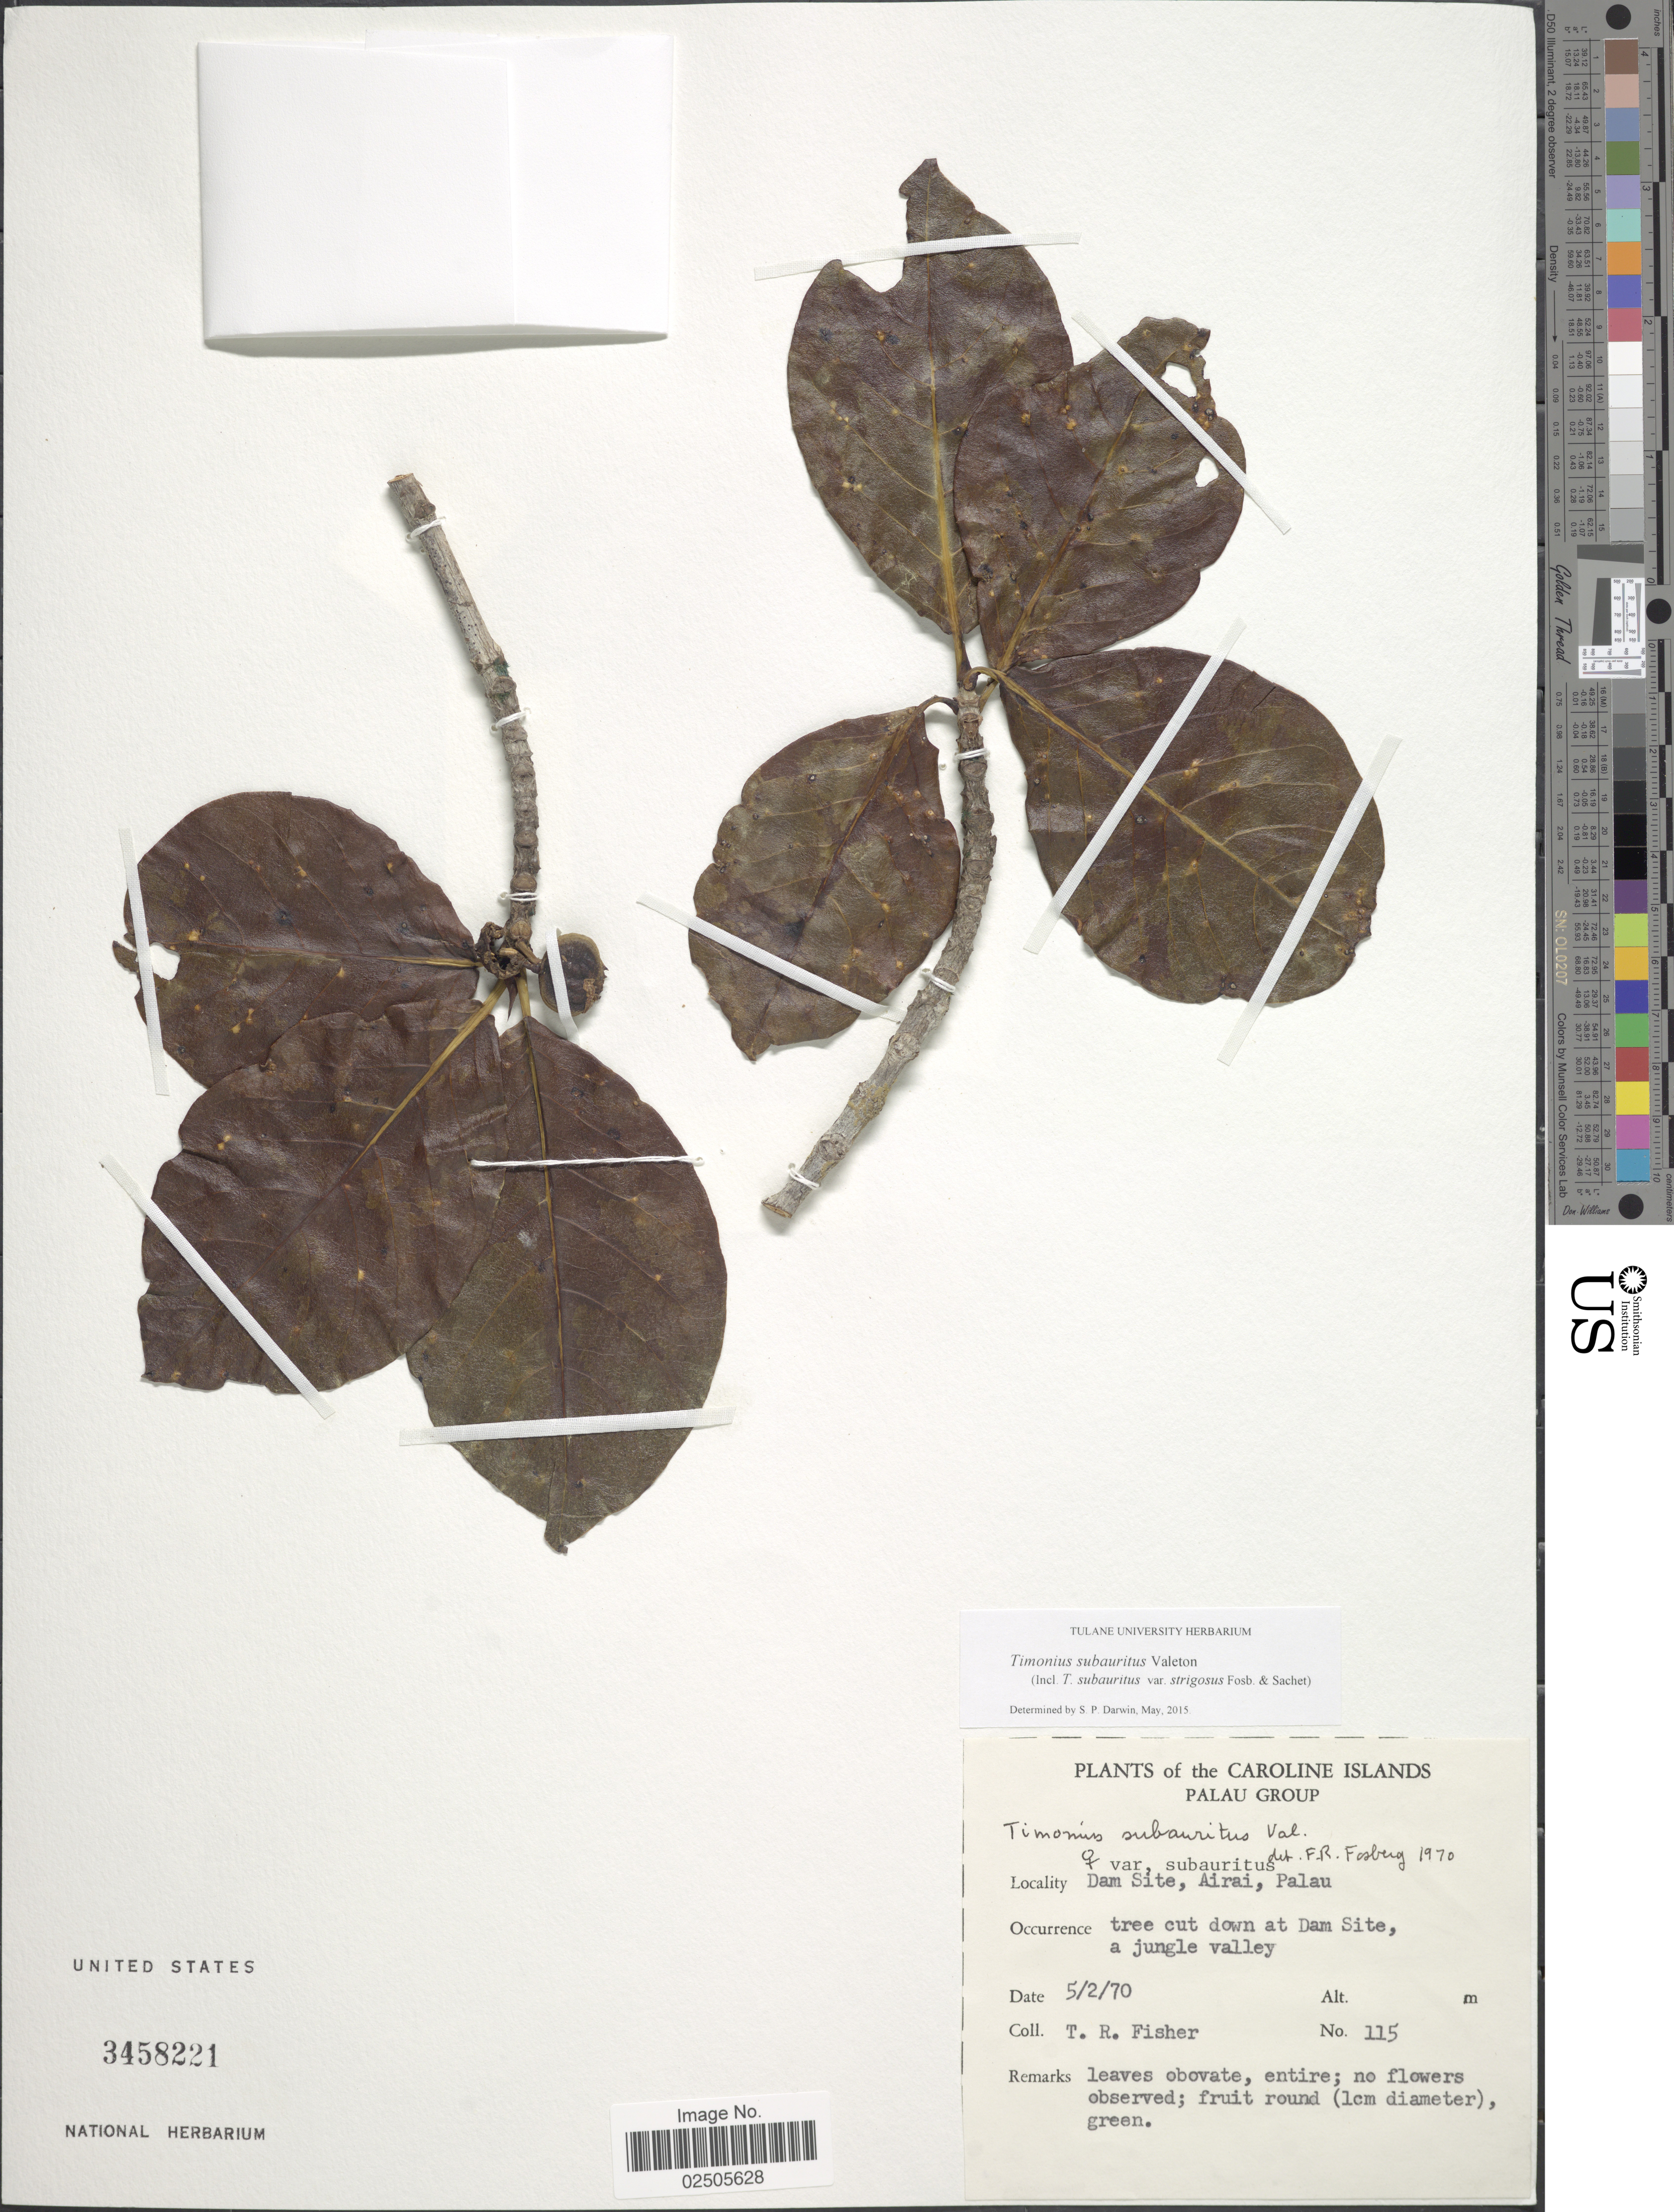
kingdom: Plantae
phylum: Tracheophyta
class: Magnoliopsida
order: Gentianales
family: Rubiaceae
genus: Timonius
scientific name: Timonius subauritus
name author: Valeton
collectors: T. R. Fisher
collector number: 115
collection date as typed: Transcribed d/m/y: 5/2/70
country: Palau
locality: Caroline Islands, Palau Group, Dam Site, Airai, Palau, tree cut down at Dam Site, a jungle valley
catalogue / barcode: US 3458221